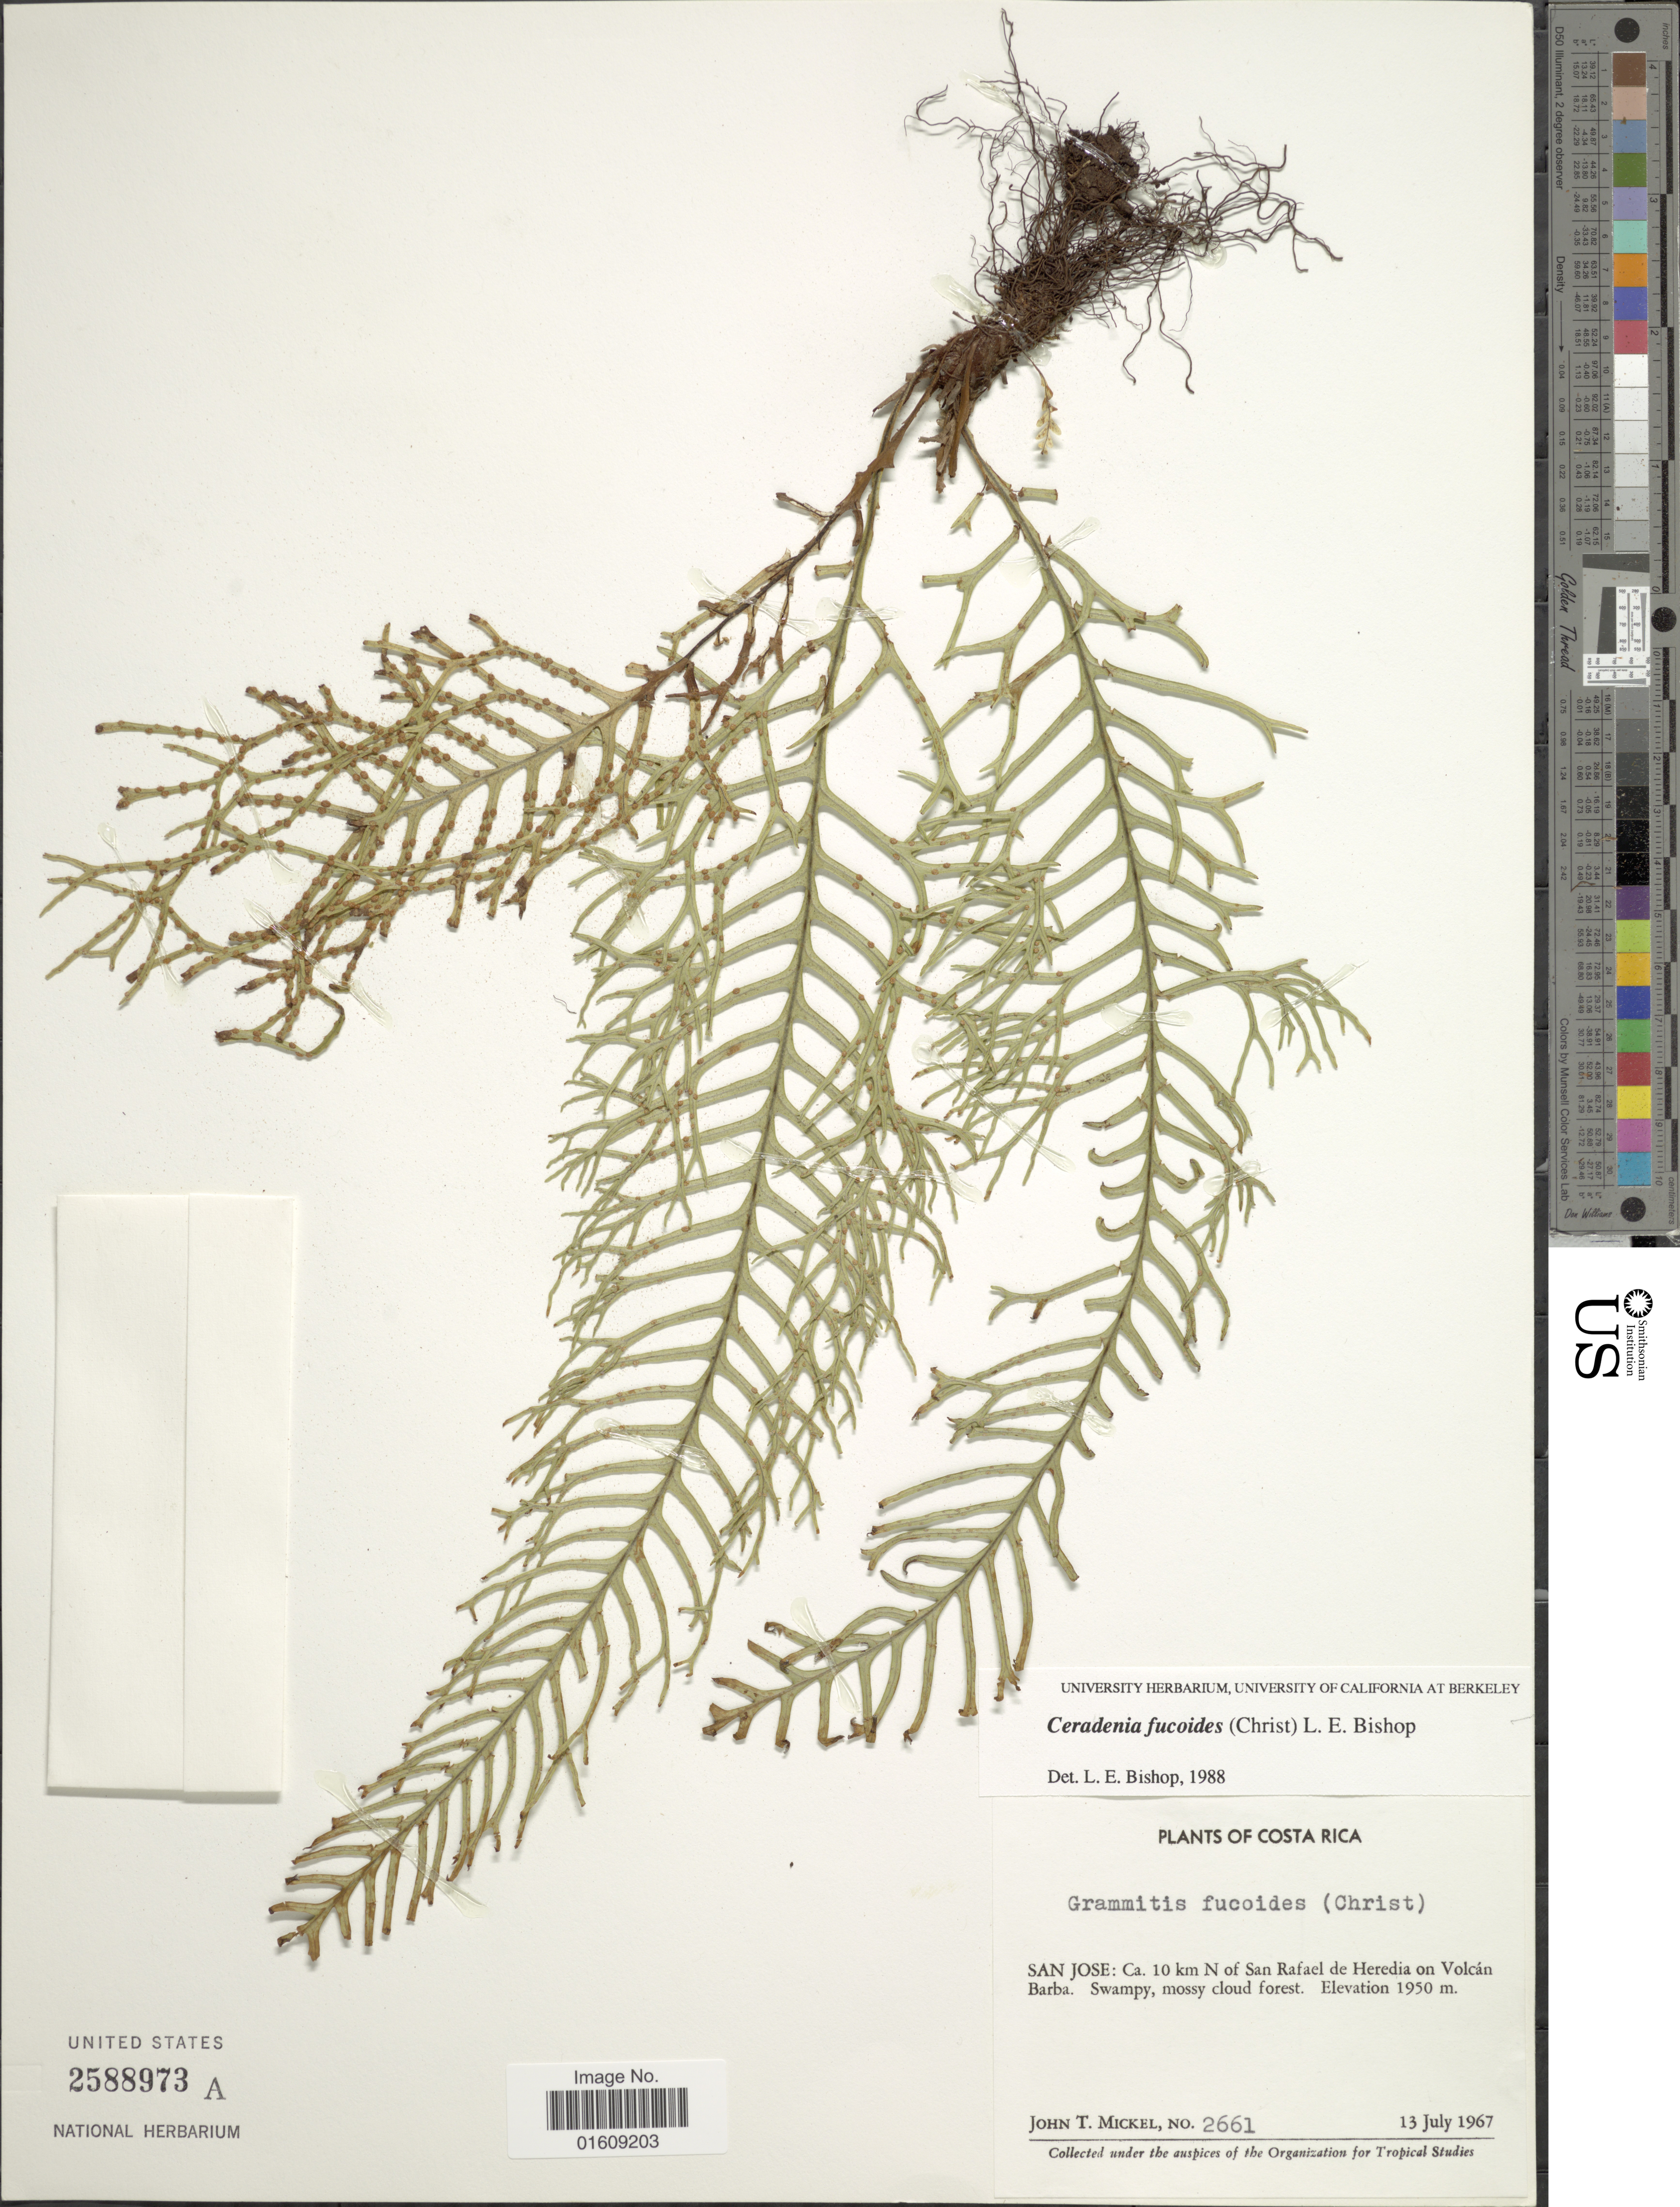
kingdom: Plantae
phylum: Tracheophyta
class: Polypodiopsida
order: Polypodiales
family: Polypodiaceae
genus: Ceradenia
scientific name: Ceradenia fucoides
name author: (Christ) L.E. Bishop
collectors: J. T. Mickel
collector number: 2661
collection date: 1967-07-13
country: Costa Rica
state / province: San José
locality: Costa Rica, San Jose: Ca. 10 km N of San Rafael de Heredia on Volcán Barba.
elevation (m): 1950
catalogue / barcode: US 2588973A